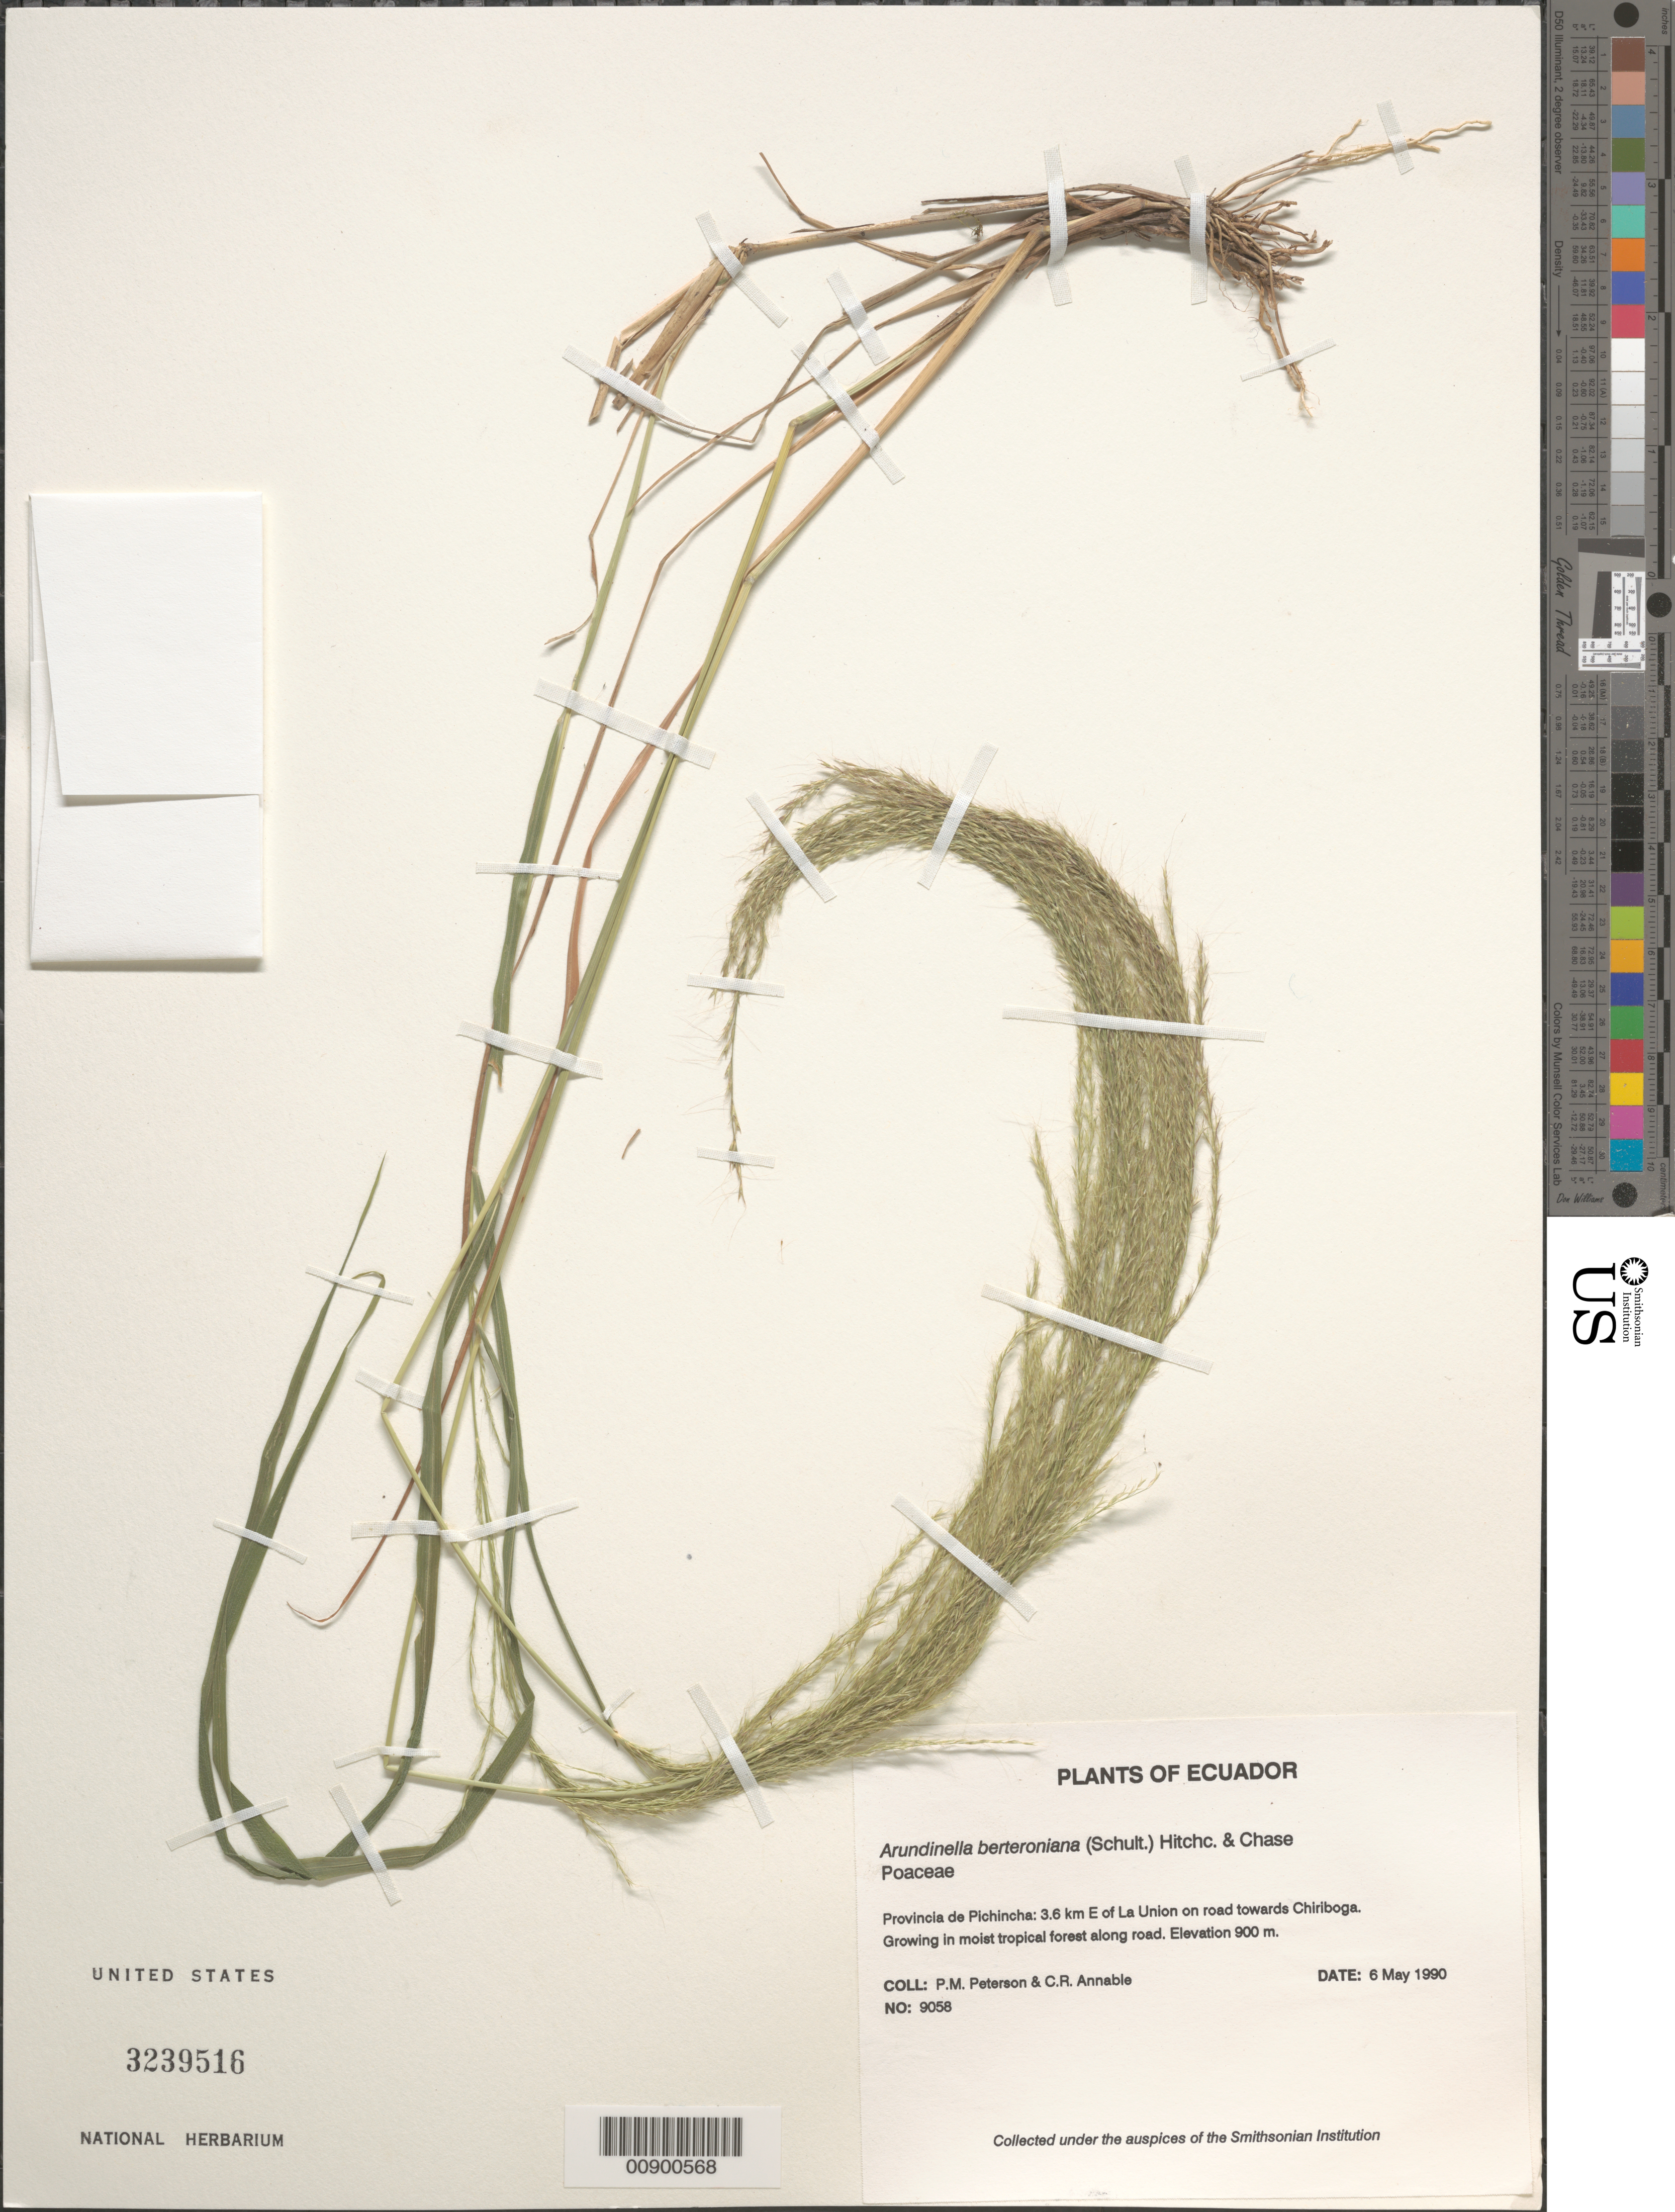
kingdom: Plantae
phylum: Tracheophyta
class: Liliopsida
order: Poales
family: Poaceae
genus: Arundinella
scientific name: Arundinella berteroniana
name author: (Schult.) Hitchc. & Chase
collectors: P. M. Peterson & C. R. Annable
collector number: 09058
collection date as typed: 06 May 1990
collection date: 1990-05-06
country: Ecuador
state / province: Pichincha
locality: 3.6 km E of La Union on road towards Chiriboga.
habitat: Growing in moist tropical forest along road.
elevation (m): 900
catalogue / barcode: US 3239516